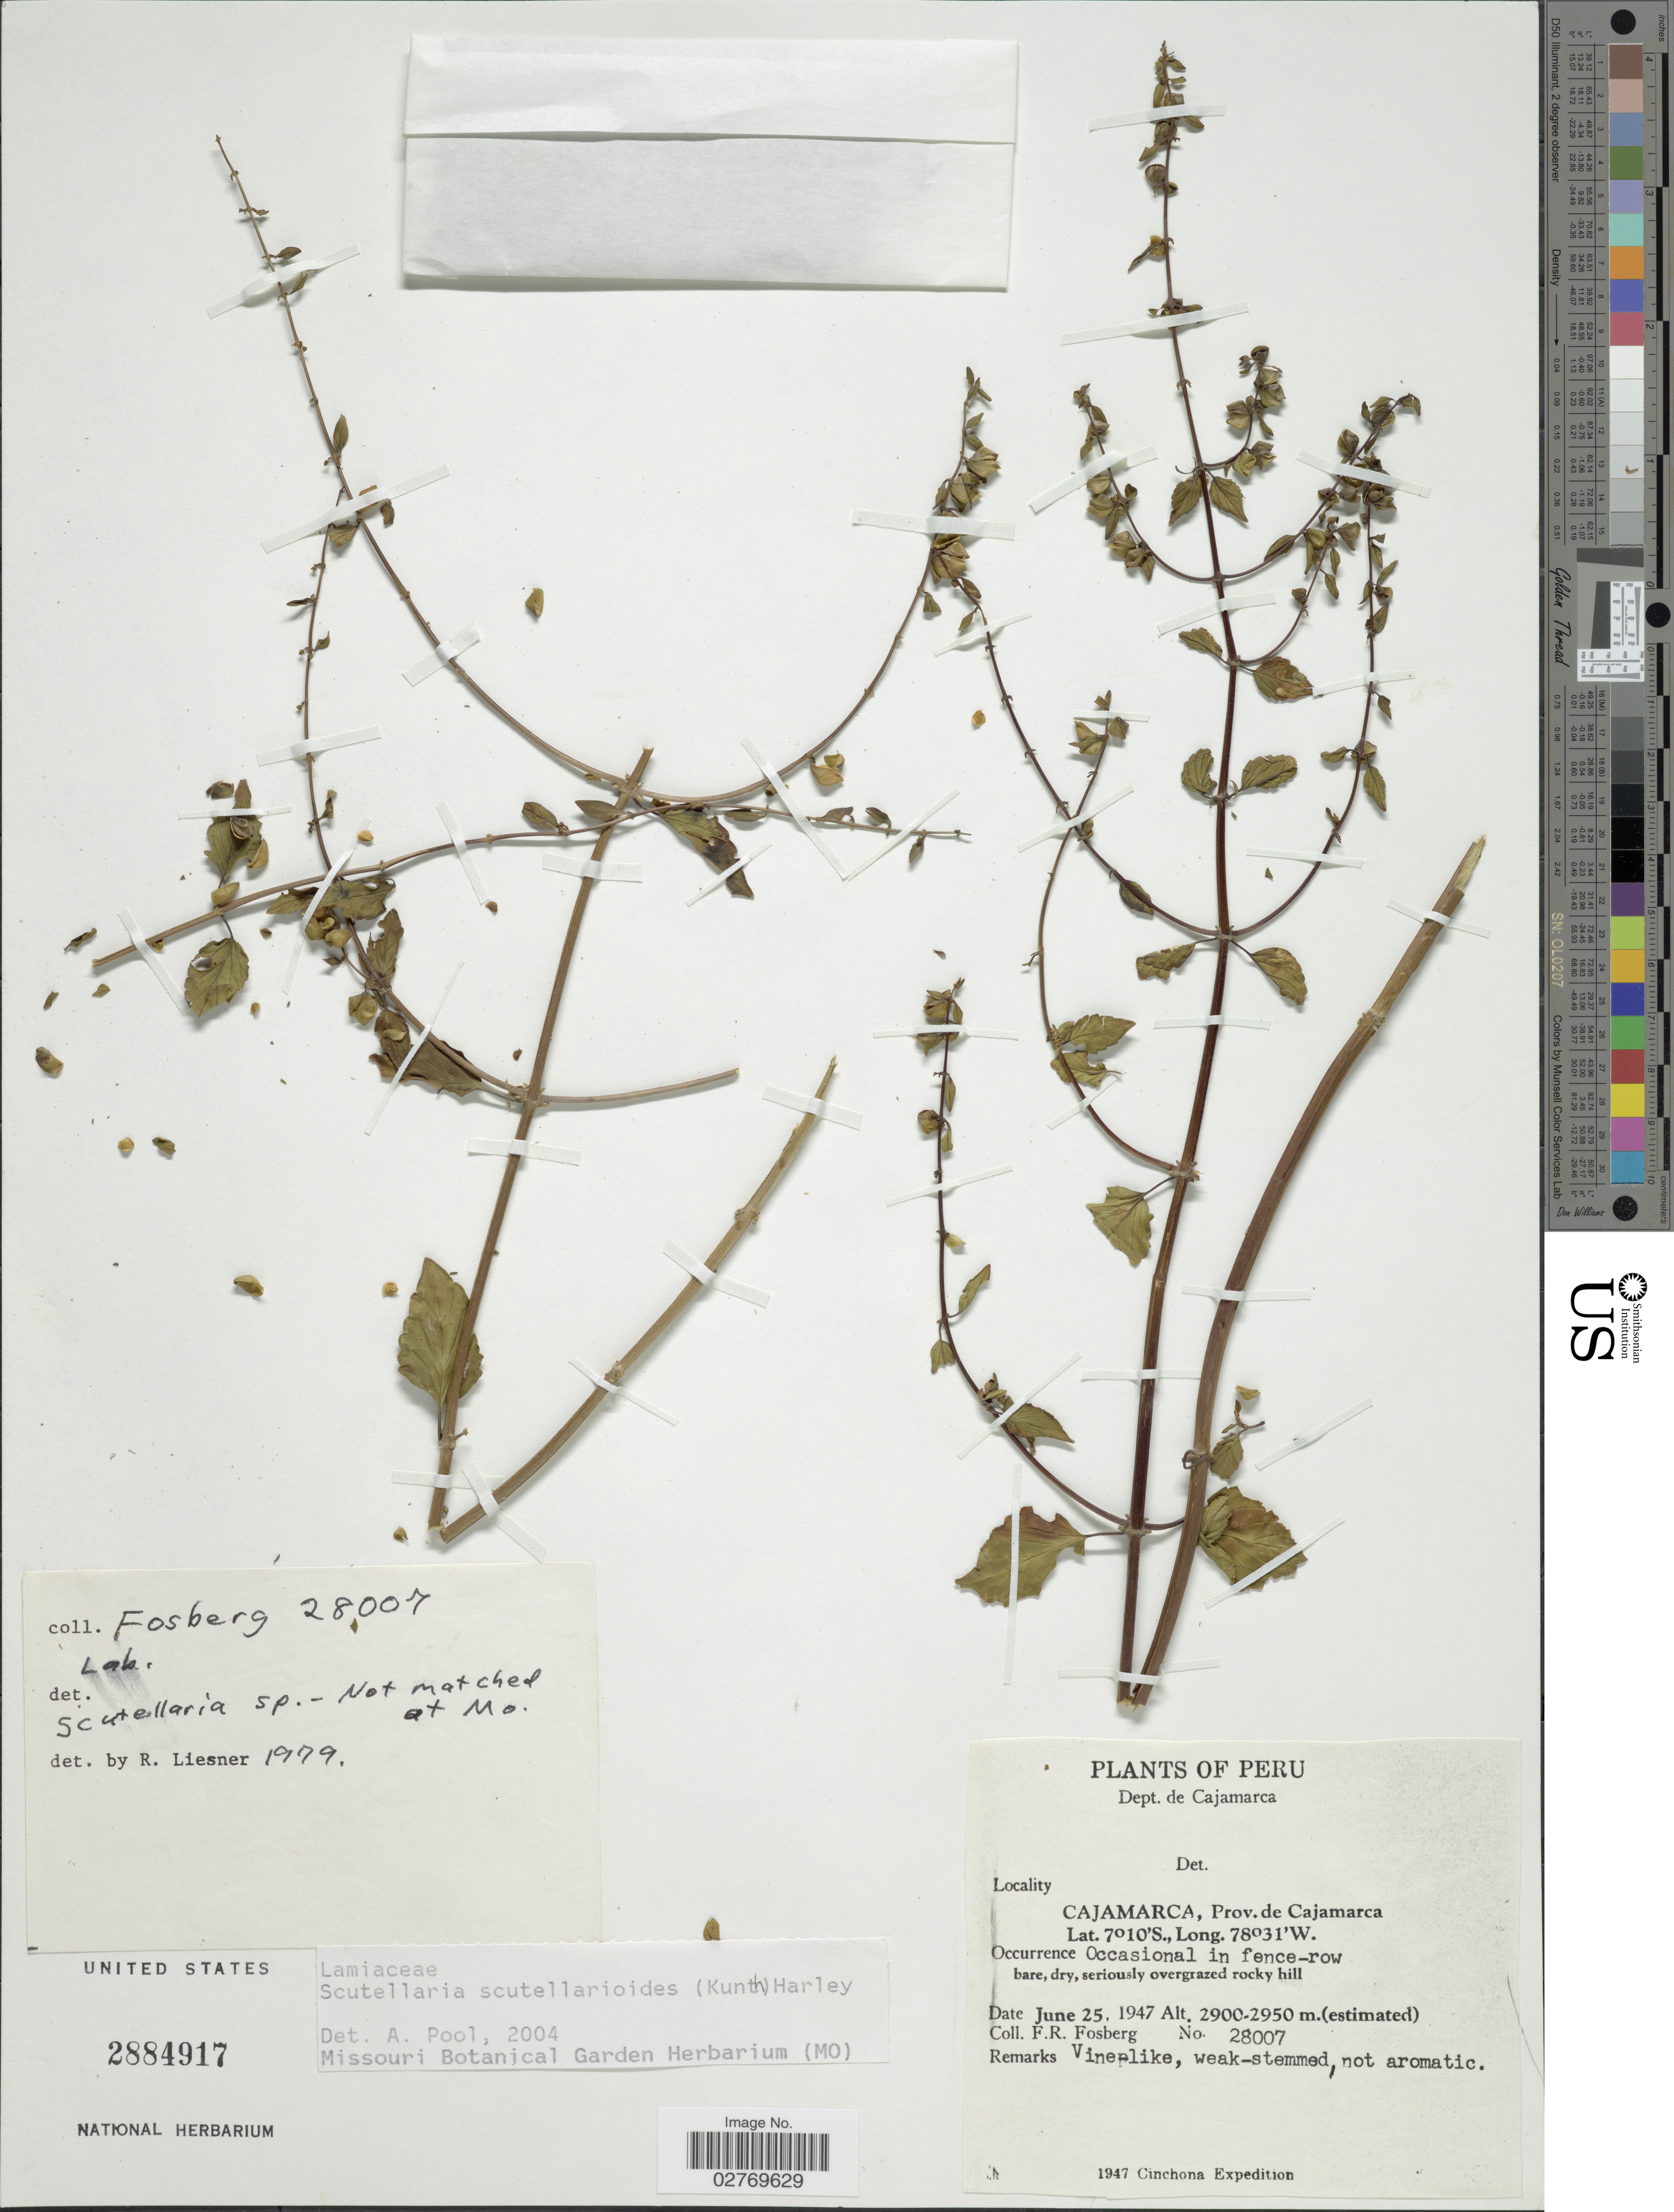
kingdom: Plantae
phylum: Tracheophyta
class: Magnoliopsida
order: Lamiales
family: Lamiaceae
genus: Scutellaria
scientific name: Scutellaria roseocyanea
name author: Epling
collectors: F. R. Fosberg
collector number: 28007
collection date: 1947-06-25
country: Peru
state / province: Cajamarca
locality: Dept. de Cajamarca. Cajamarca, Prov. de Cajamarca.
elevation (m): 2900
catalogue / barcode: US 2884917